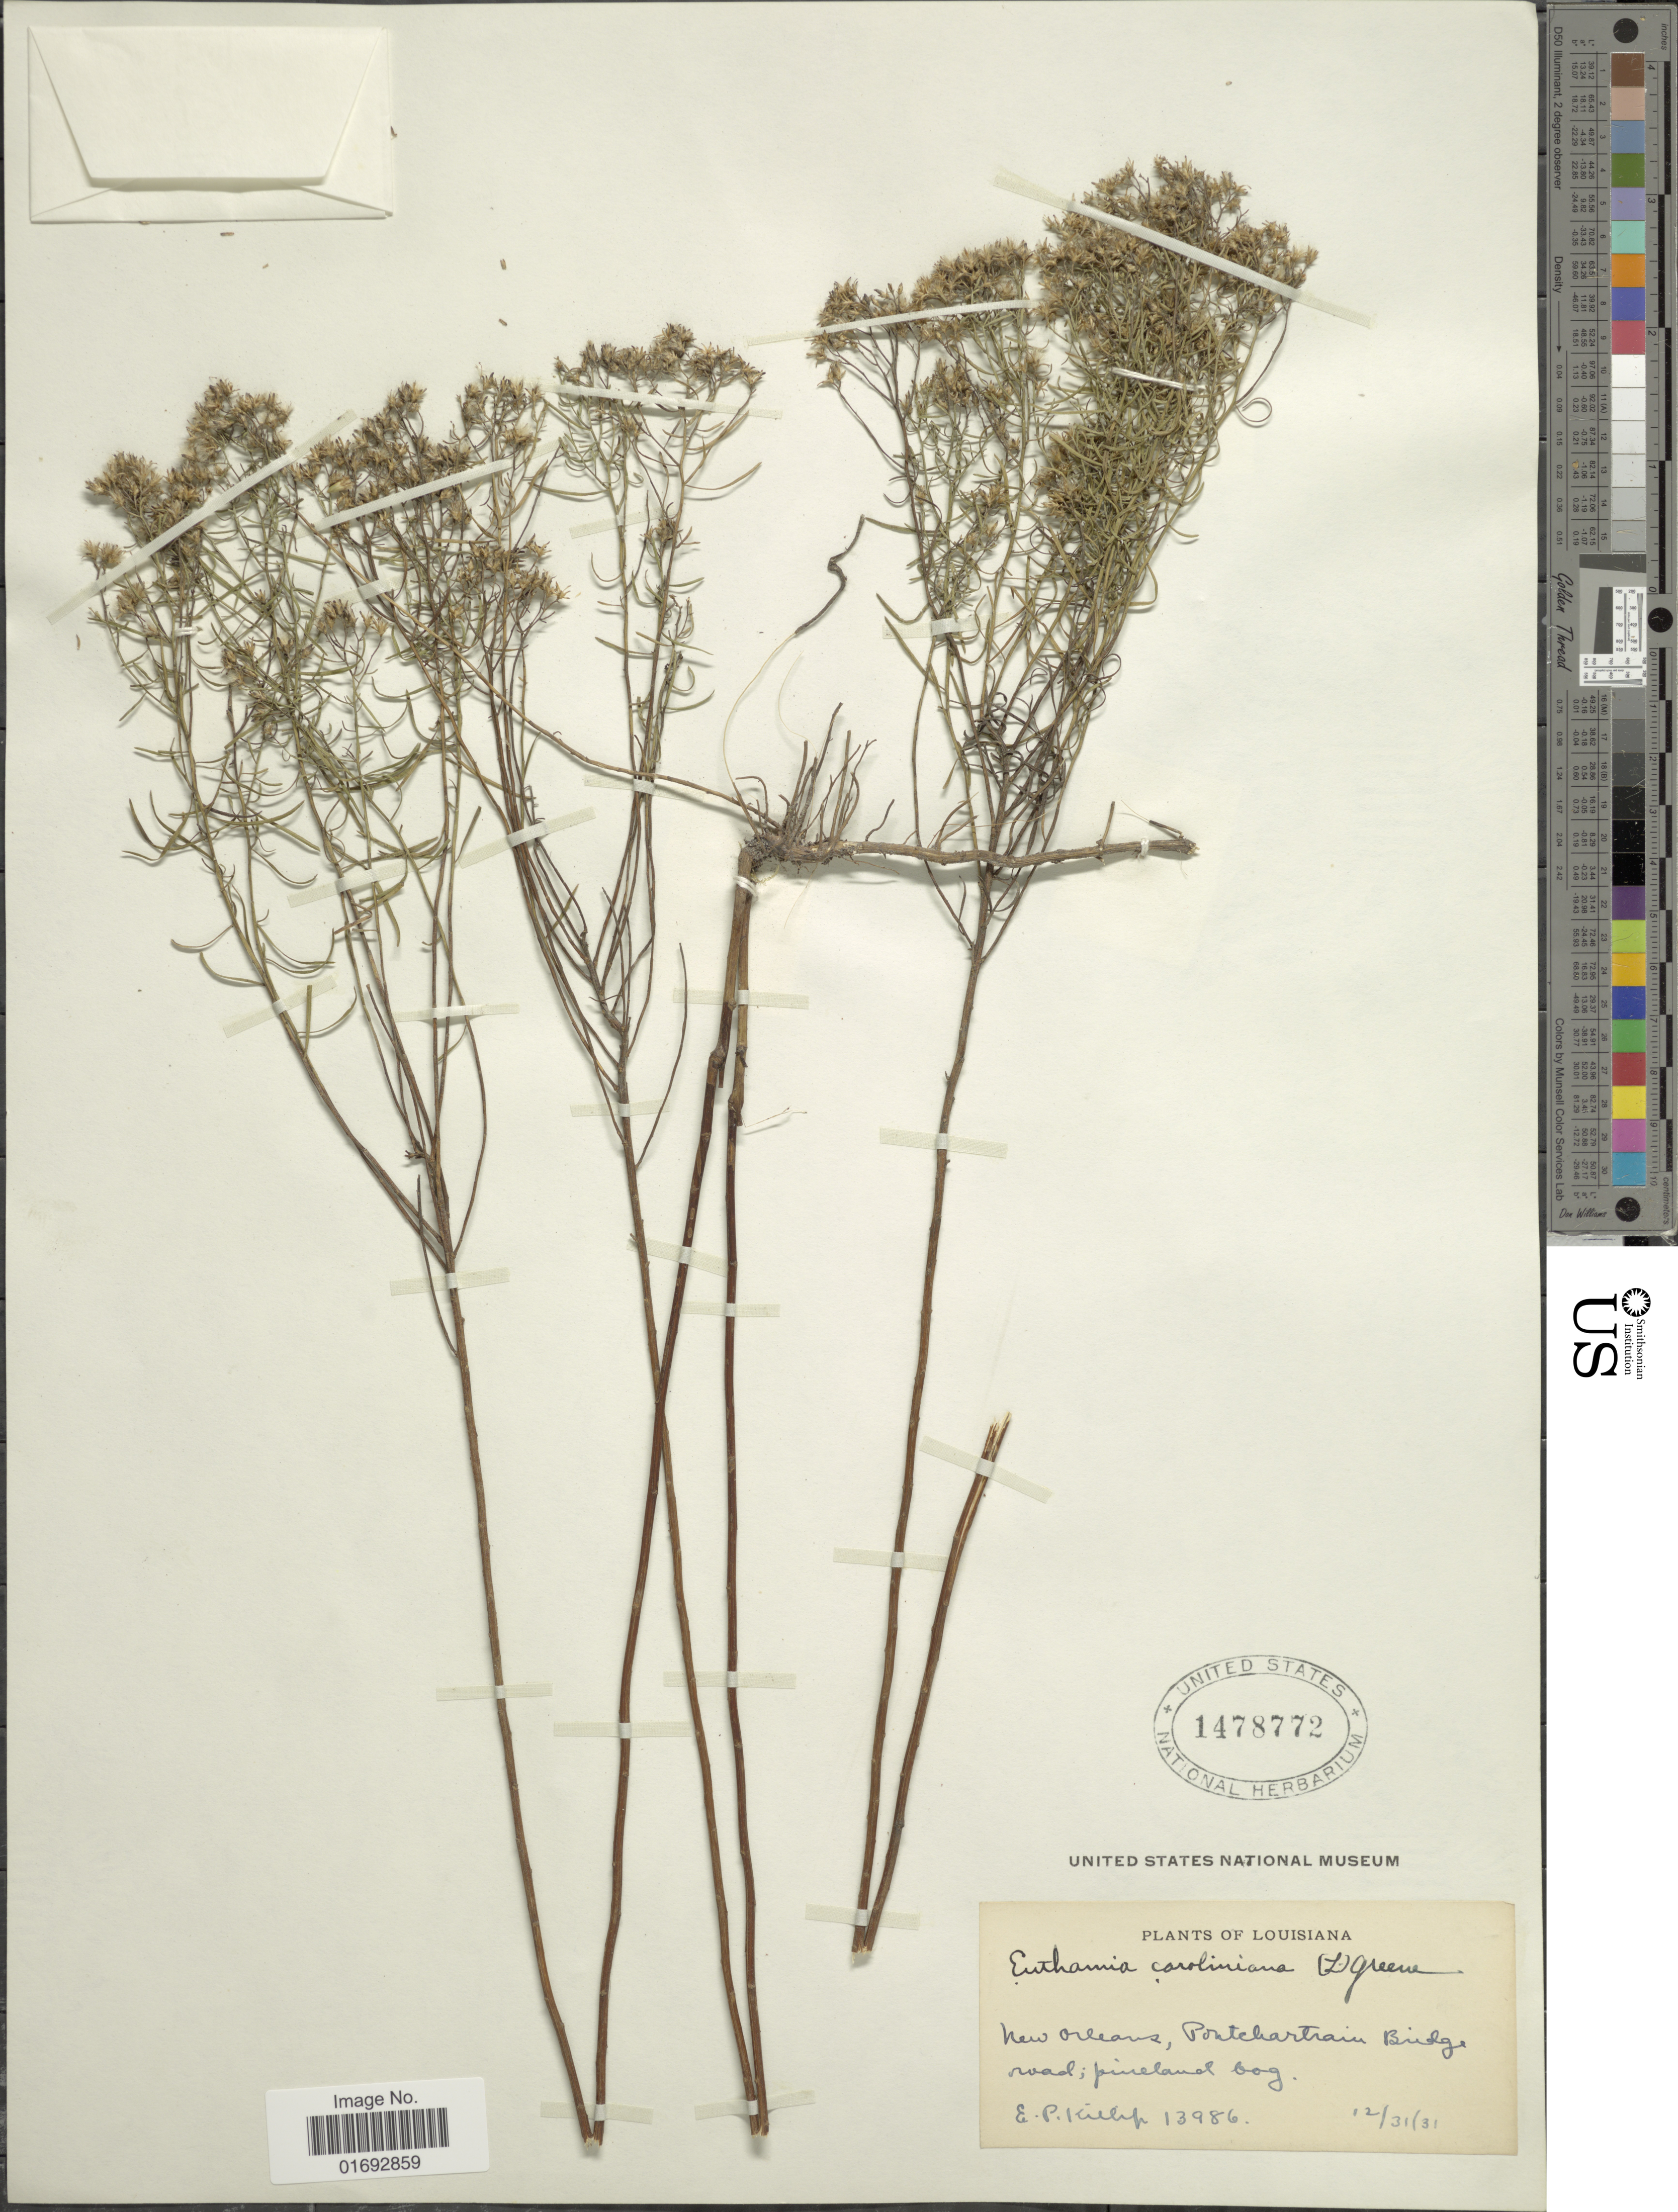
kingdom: Plantae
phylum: Tracheophyta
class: Magnoliopsida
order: Asterales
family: Asteraceae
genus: Euthamia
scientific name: Euthamia tenuifolia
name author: (Pursh) Nutt.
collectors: E. P. Killip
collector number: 13986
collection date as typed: Transcribed d/m/y: 31/12/31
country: United States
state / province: Louisiana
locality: New Orleans, Pontchartrain Bridge road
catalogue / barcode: US 1478772